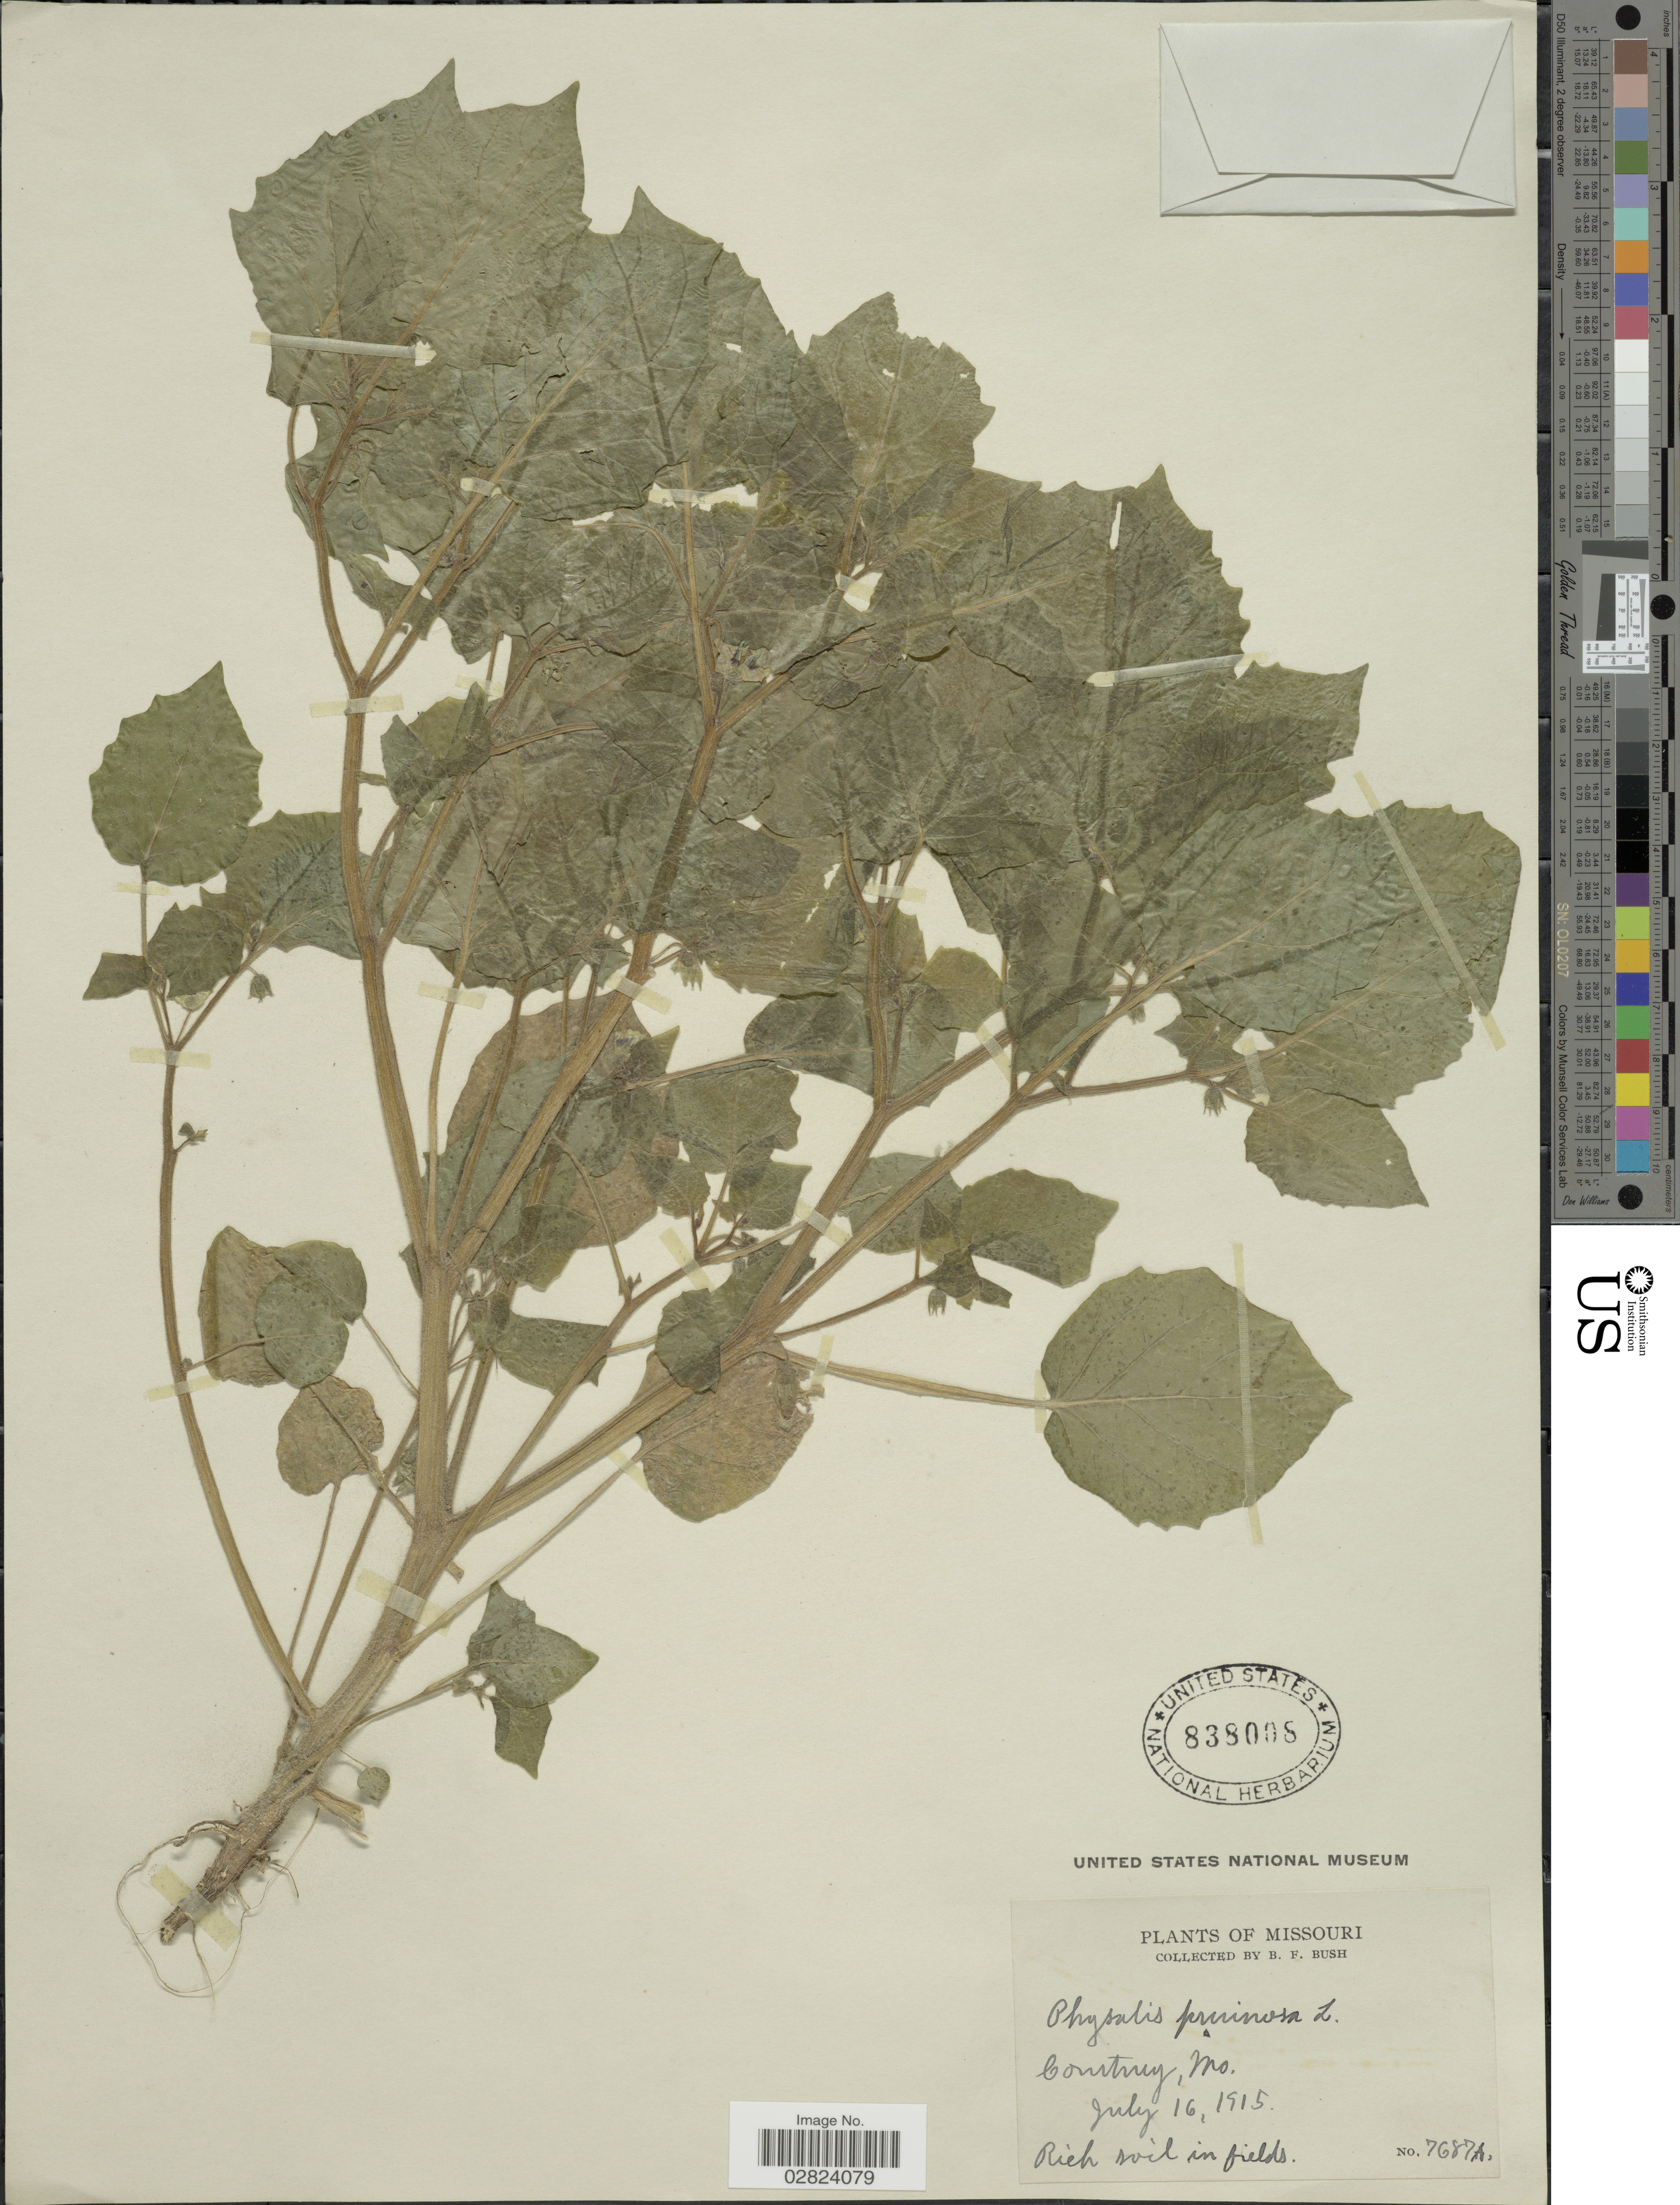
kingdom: Plantae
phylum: Tracheophyta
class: Magnoliopsida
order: Solanales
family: Solanaceae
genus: Physalis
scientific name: Physalis pruinosa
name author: L.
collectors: B. F. Bush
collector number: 7687A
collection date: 1915-07-16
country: United States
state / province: Missouri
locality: Courtney.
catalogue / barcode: US 838008